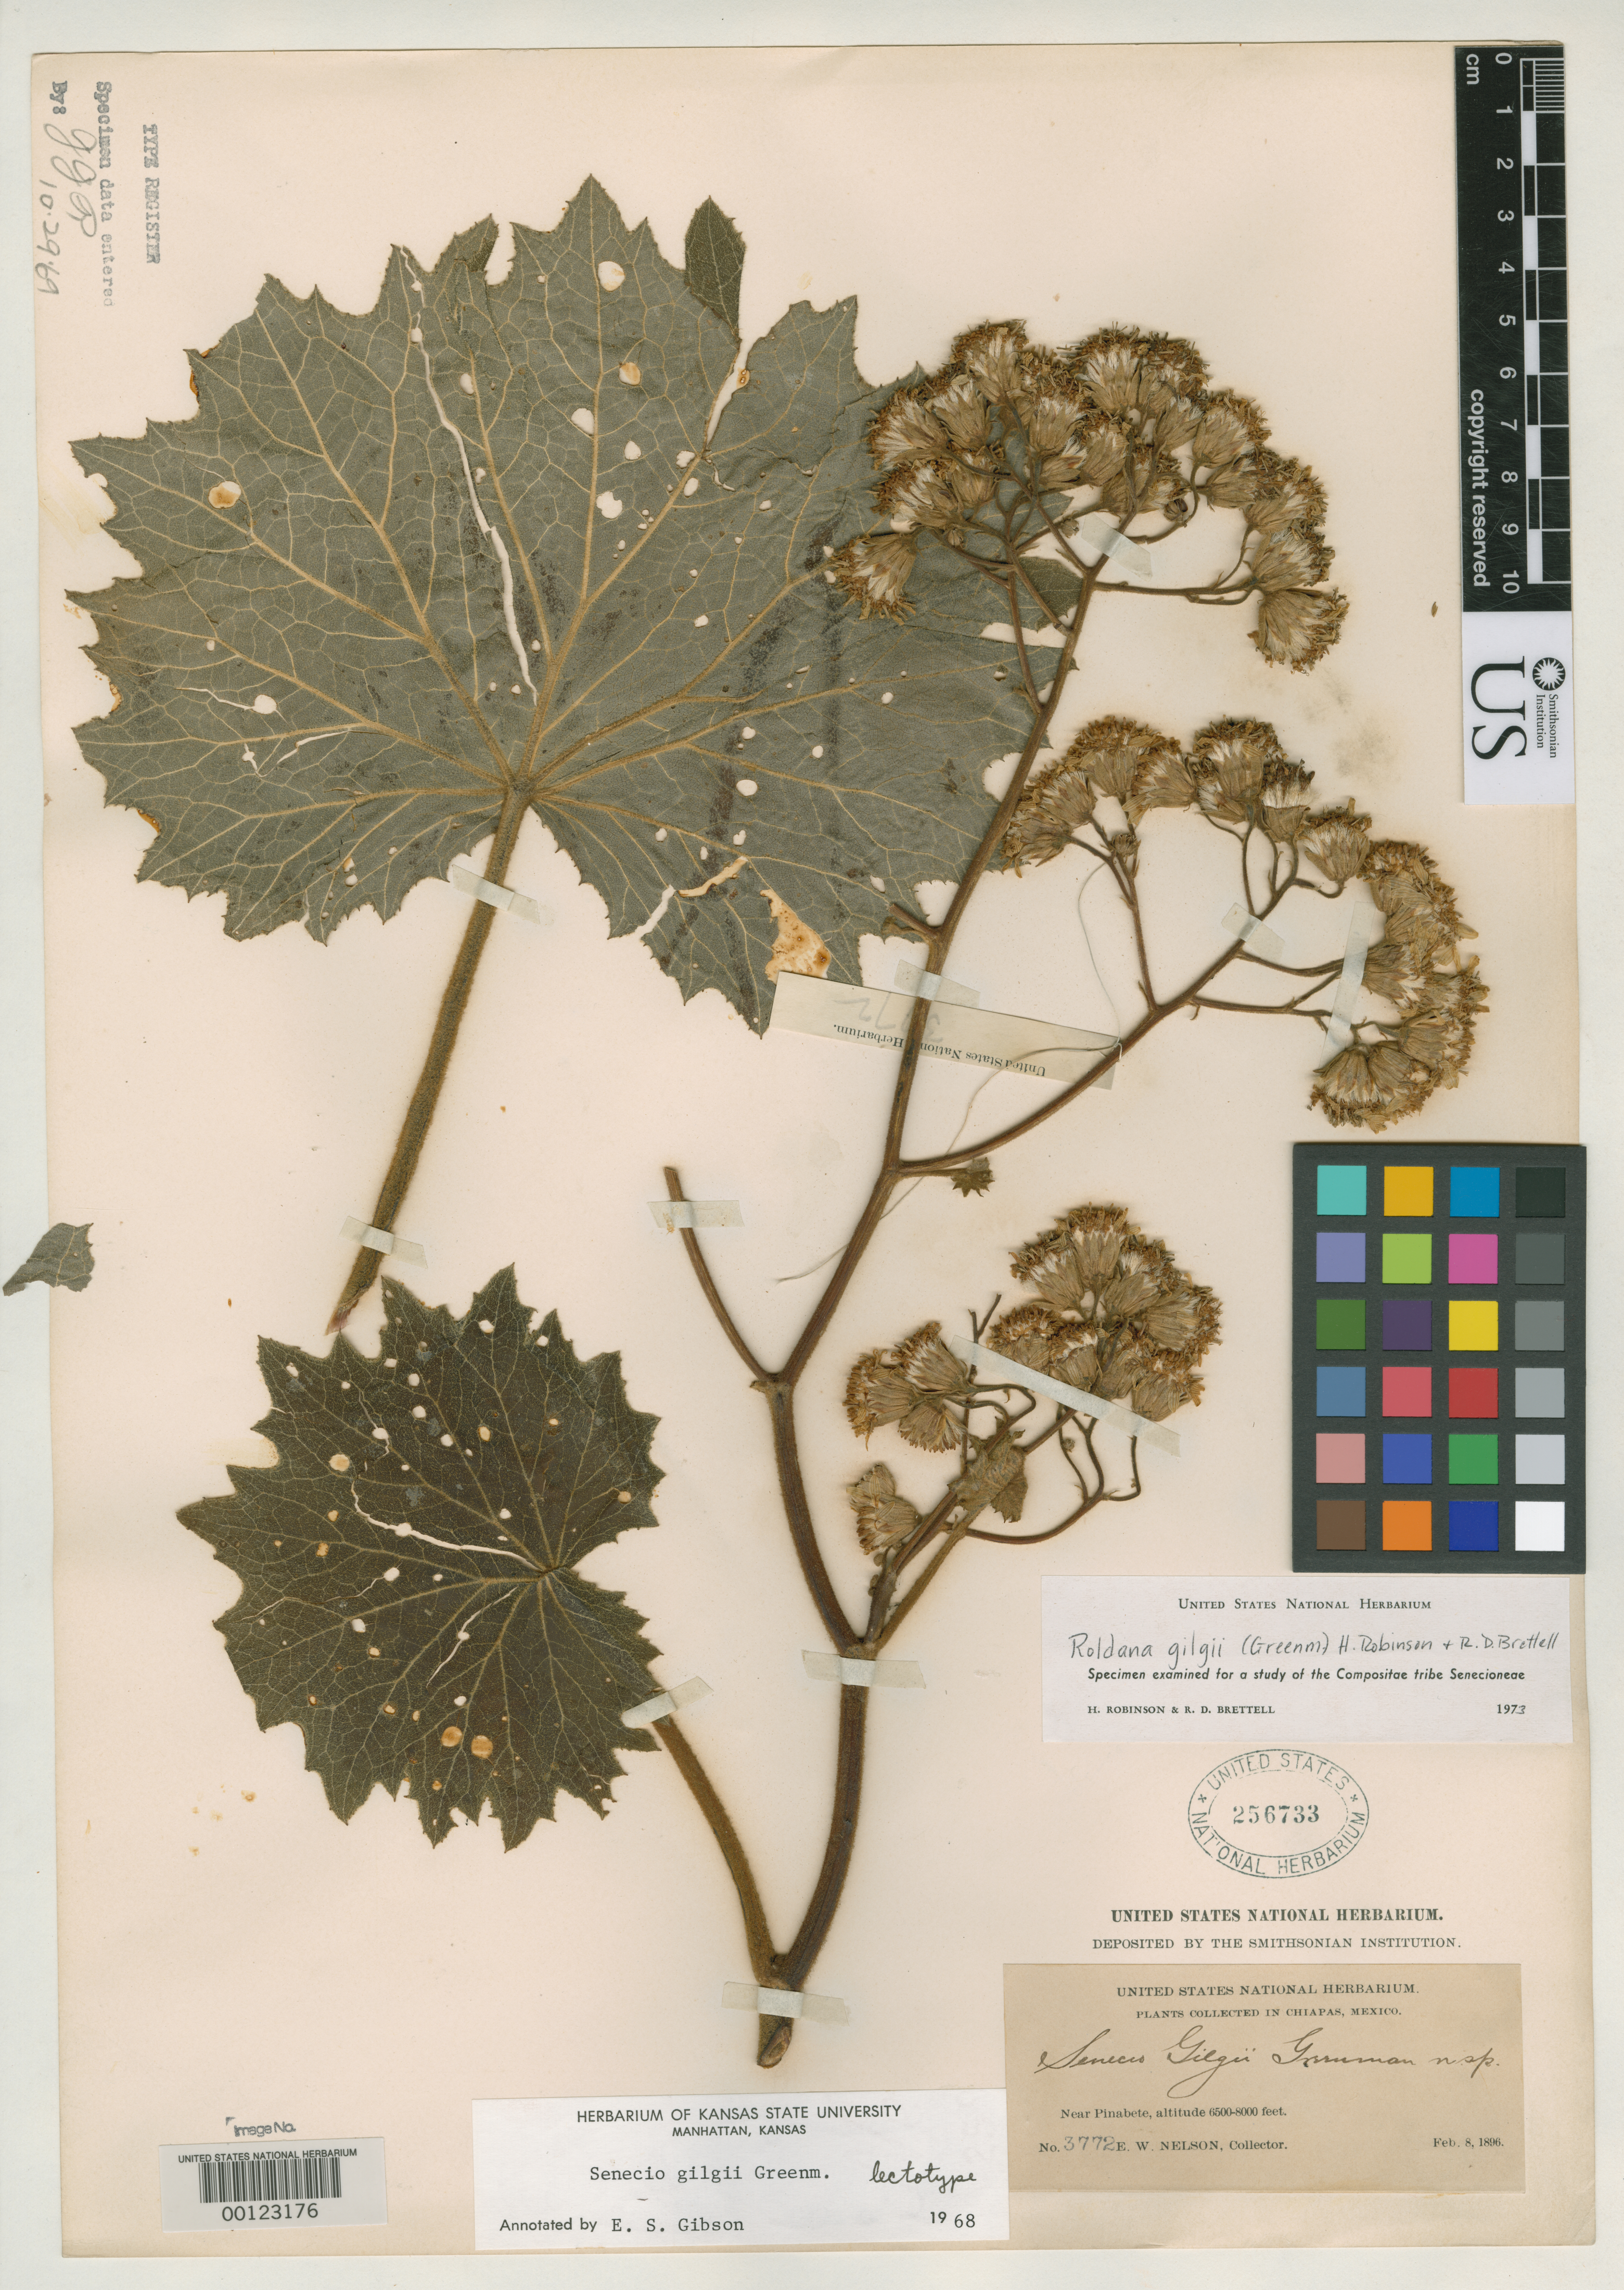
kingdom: Plantae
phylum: Tracheophyta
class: Magnoliopsida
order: Asterales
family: Asteraceae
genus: Senecio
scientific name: Senecio gilgii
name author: Greenm.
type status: Lectotype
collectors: E. W. Nelson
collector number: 3772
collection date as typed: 08 Feb 1896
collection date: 1896-02-08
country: Mexico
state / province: Chiapas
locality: Near Pinabete.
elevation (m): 2000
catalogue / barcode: US 256733